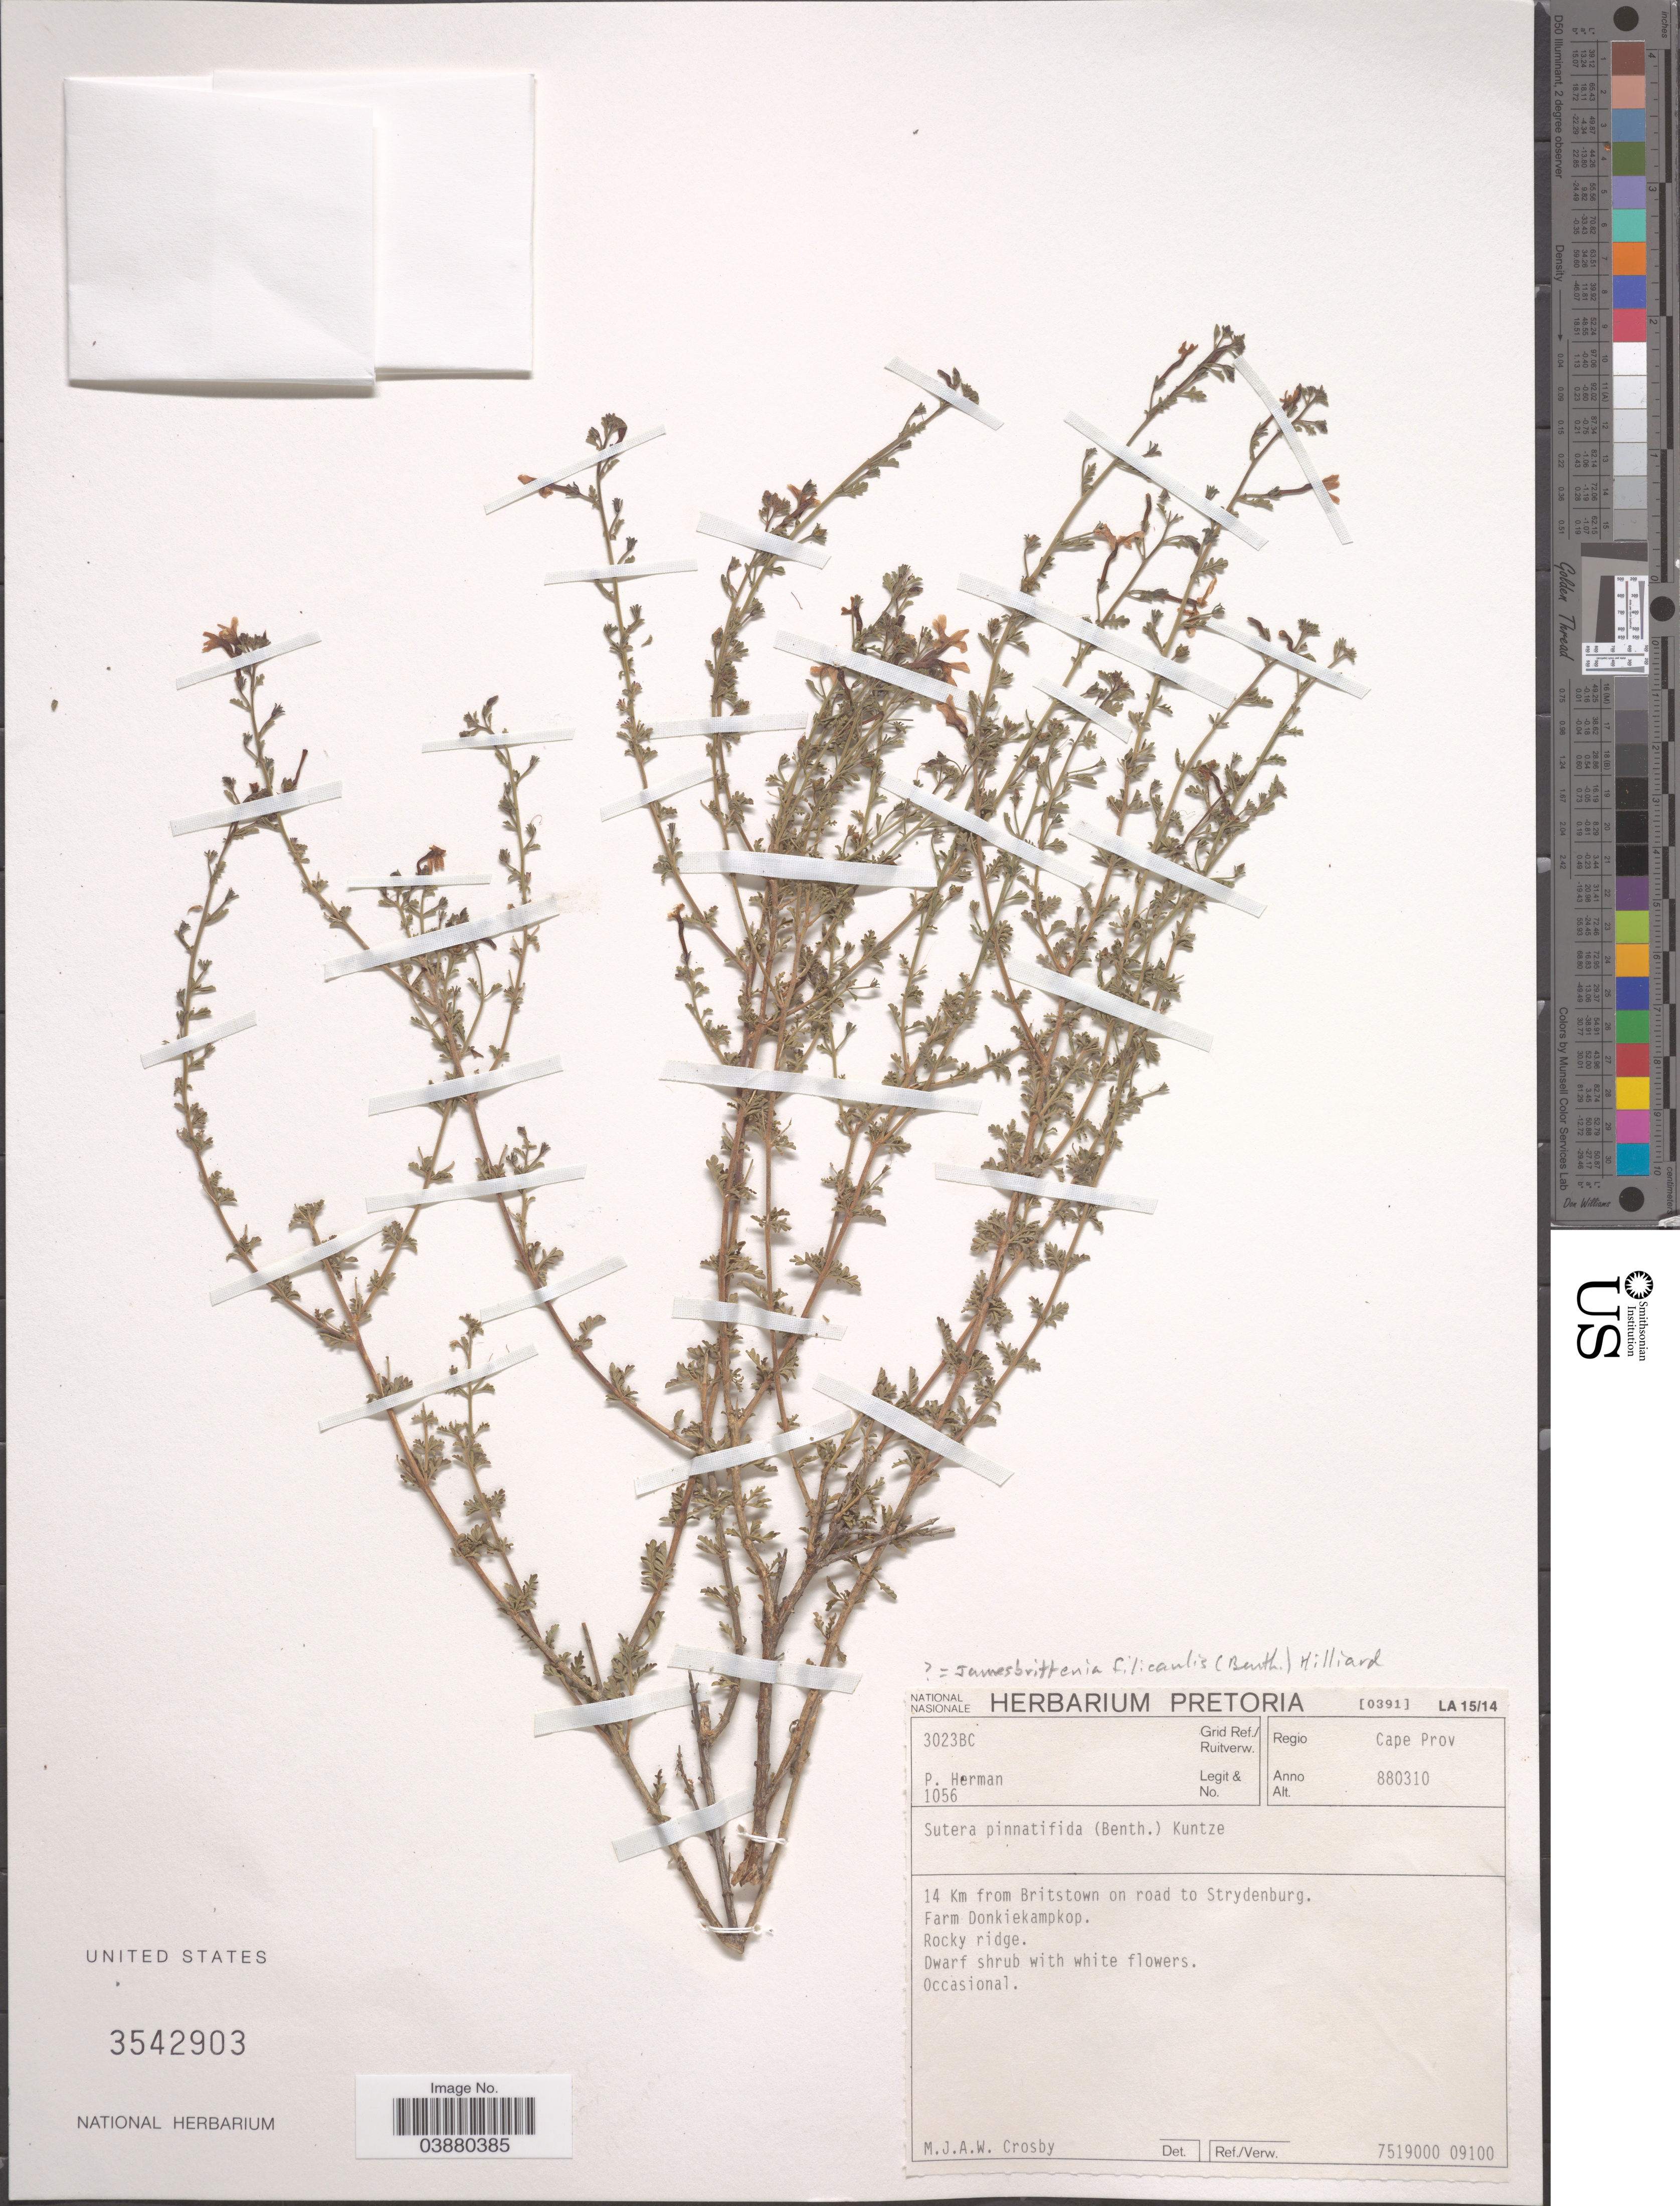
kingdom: Plantae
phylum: Tracheophyta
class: Magnoliopsida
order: Lamiales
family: Scrophulariaceae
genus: Jamesbrittenia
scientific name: Jamesbrittenia pinnatifida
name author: (L. f.) Hilliard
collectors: P. Herman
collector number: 1056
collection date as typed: Transcribed d/m/y: 10/3/88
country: South Africa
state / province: Northern Cape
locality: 3023 BC Grid Ref./Ruitverw. Regio Cape Prov. 14 Km from Britstown on road to Strydenburg. Farm Donkiekampkop.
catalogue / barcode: US 3542903